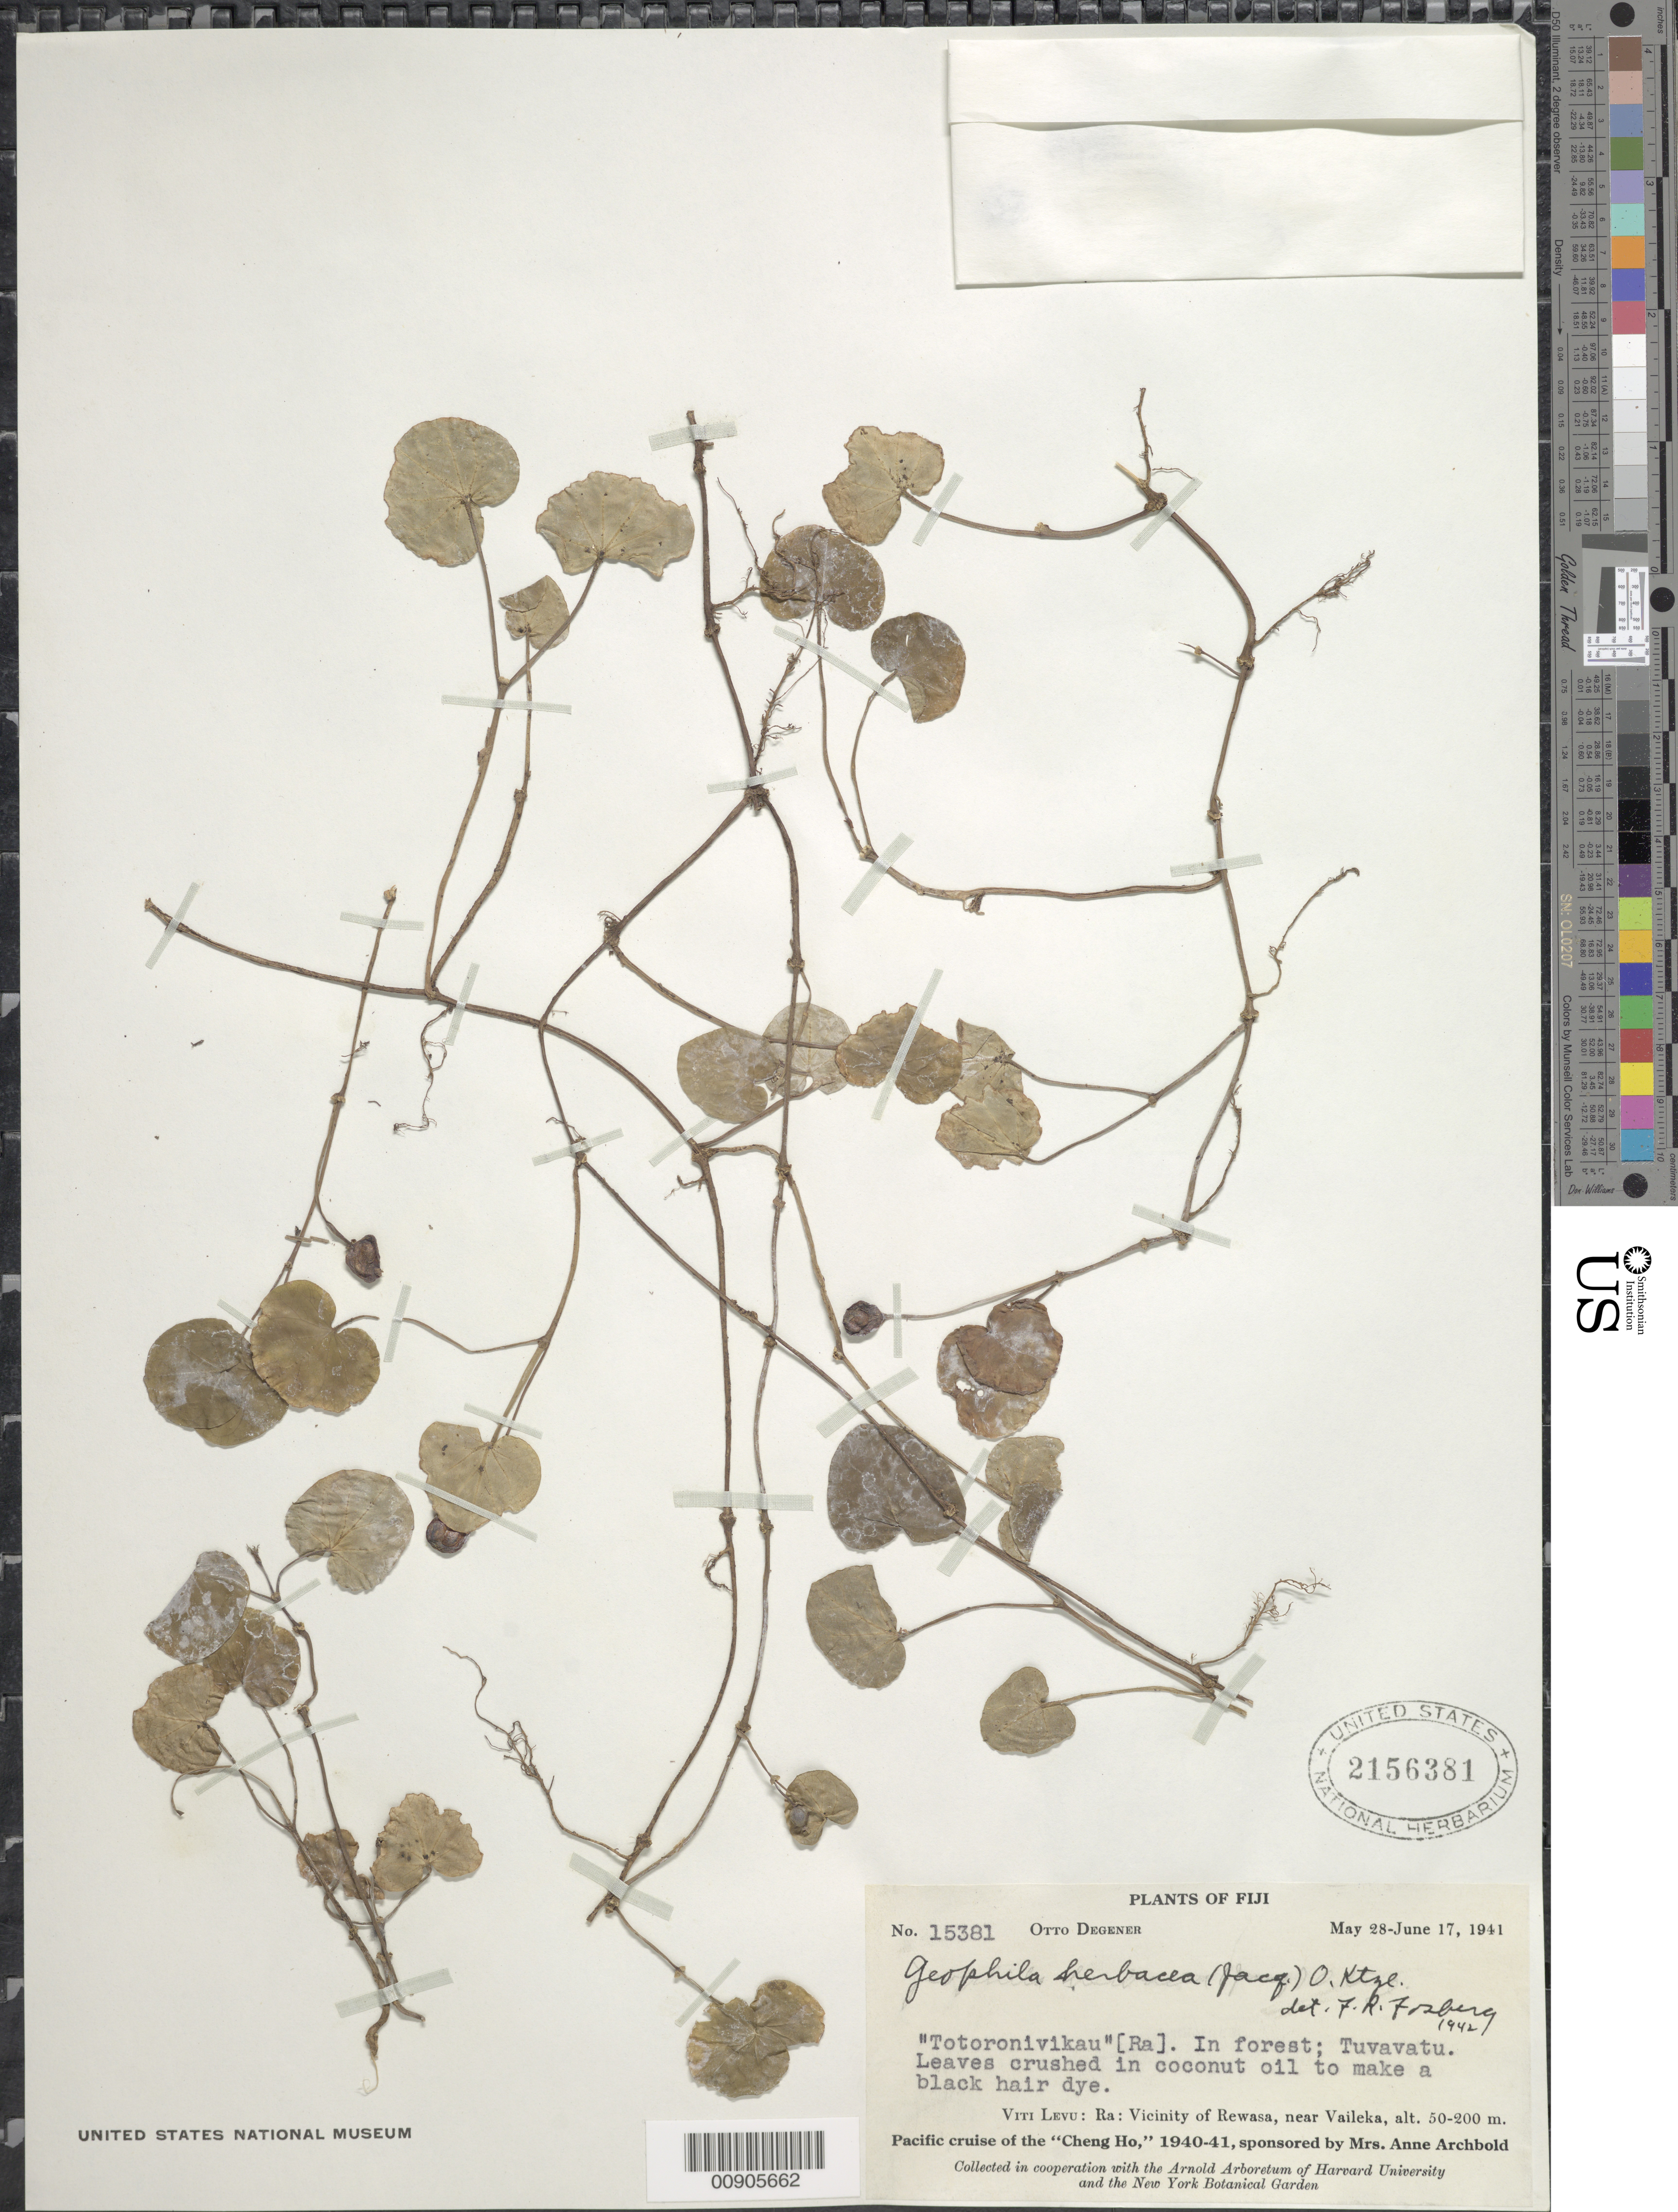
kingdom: Plantae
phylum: Tracheophyta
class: Magnoliopsida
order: Gentianales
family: Rubiaceae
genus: Geophila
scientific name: Geophila herbacea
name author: (Jacq.) K. Schum.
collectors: O. Degener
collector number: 15381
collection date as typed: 28 May 1941 to 17 Jun 1941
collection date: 1941-05-28/1941-06-17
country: Fiji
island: Vatu-i-Ra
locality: Ra: Vicinity of Rewasa, near Vaileka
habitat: In forest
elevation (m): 50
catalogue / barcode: US 2156381